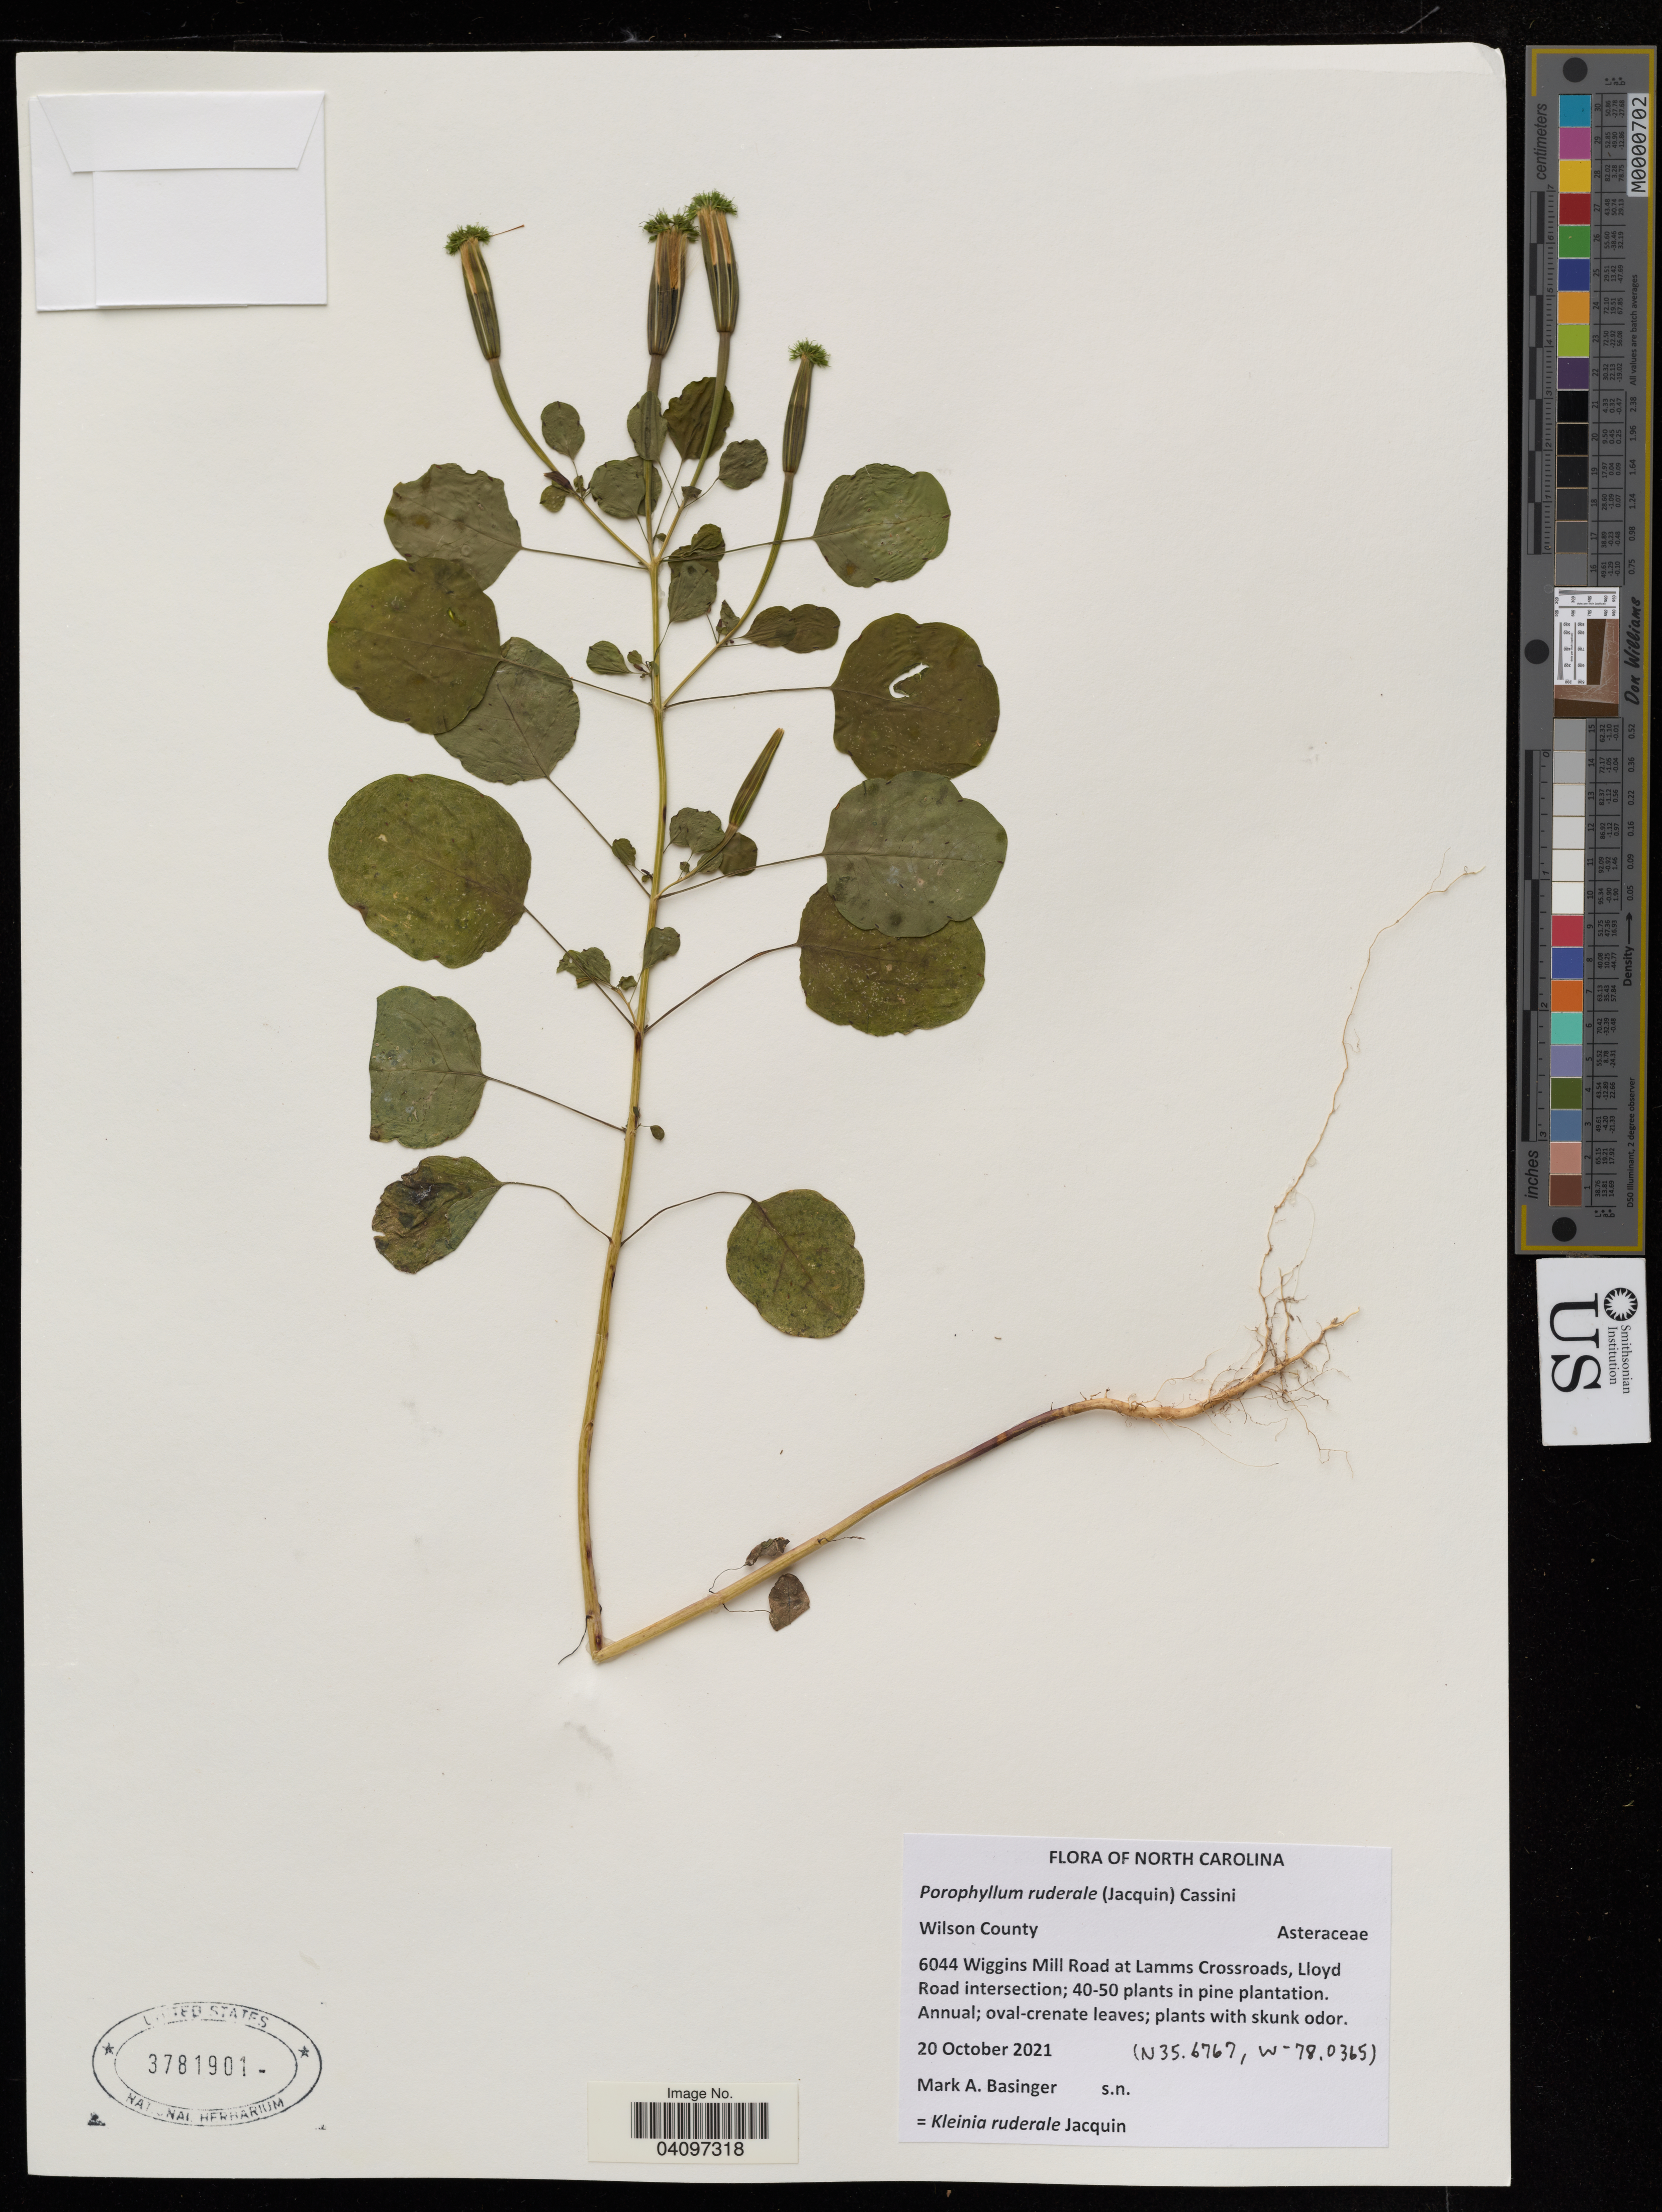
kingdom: Plantae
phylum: Tracheophyta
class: Magnoliopsida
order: Asterales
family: Asteraceae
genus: Porophyllum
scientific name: Porophyllum ruderale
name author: (Jacq.) Cass.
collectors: M. Basinger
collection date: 2021-10-20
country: United States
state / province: North Carolina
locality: Wilson County, 6044 Wiggins Mill Road at Lamms Crossroads, Lloyd Road intersection.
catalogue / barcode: US 3781901